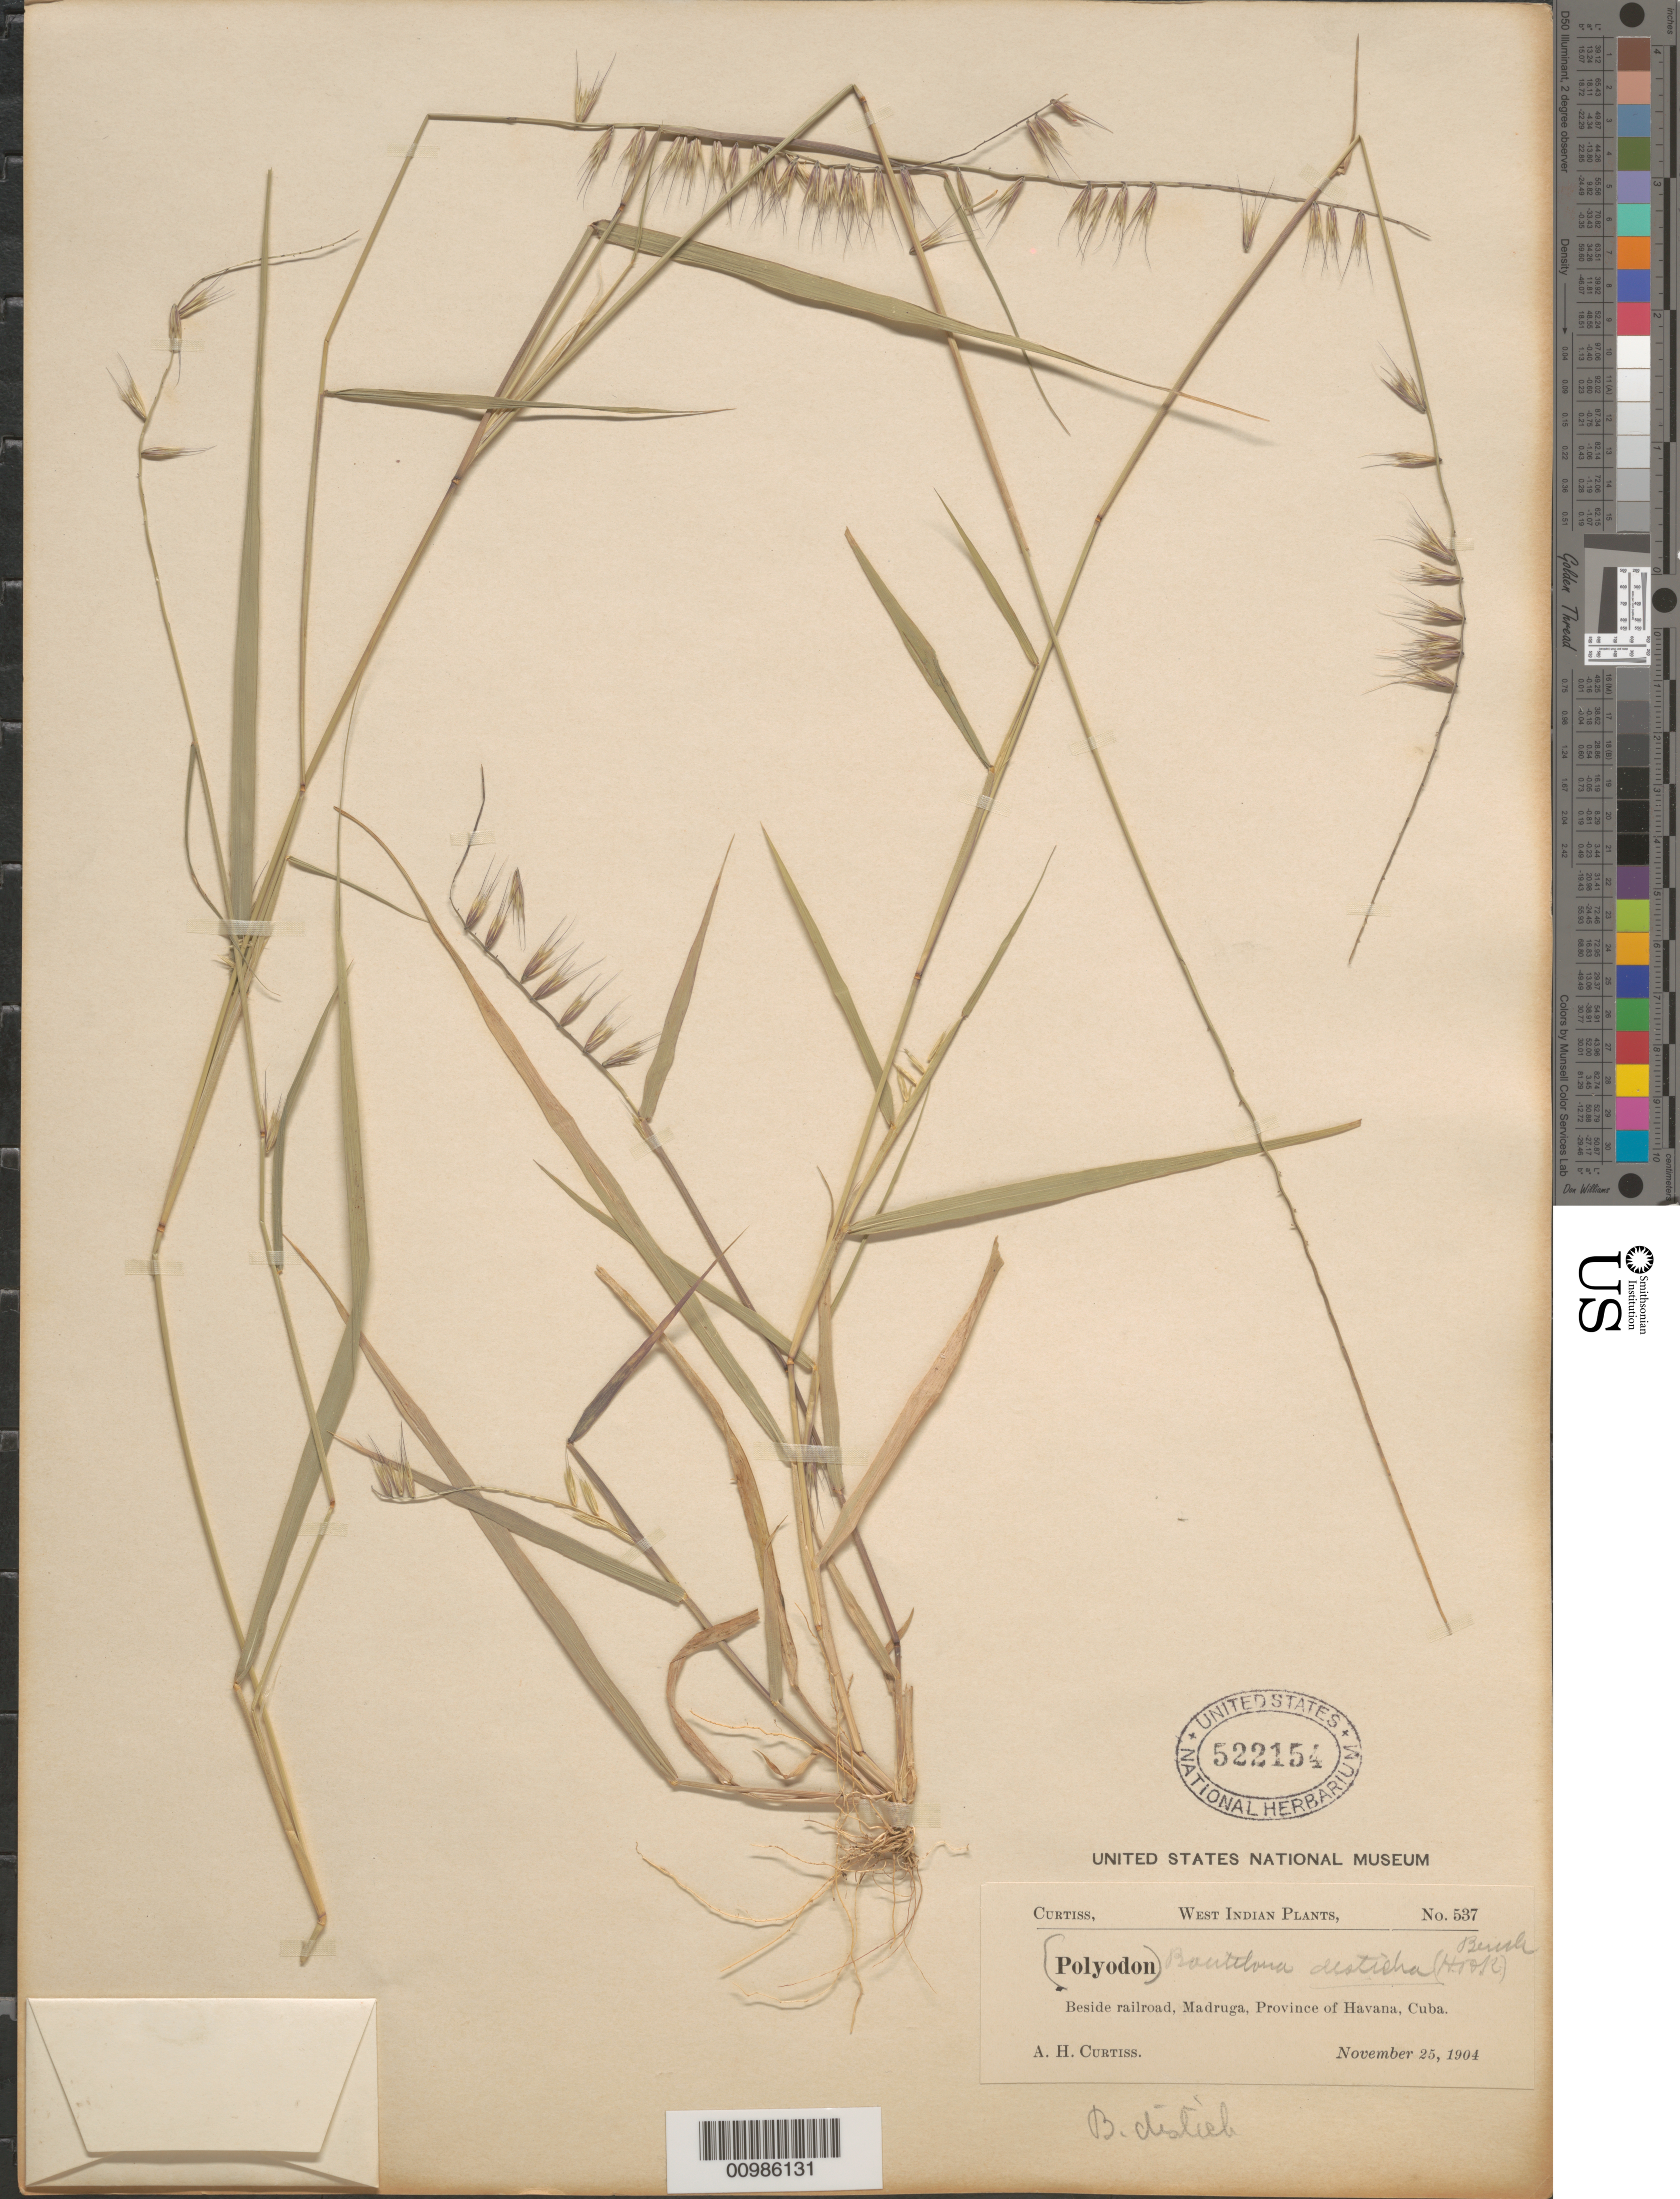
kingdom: Plantae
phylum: Tracheophyta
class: Liliopsida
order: Poales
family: Poaceae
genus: Bouteloua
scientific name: Bouteloua disticha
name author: (Kunth) Benth.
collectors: A. H. Curtiss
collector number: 537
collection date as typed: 25 Nov 1904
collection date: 1904-11-25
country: Cuba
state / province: La Habana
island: Cuba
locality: Madruga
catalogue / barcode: US 522154